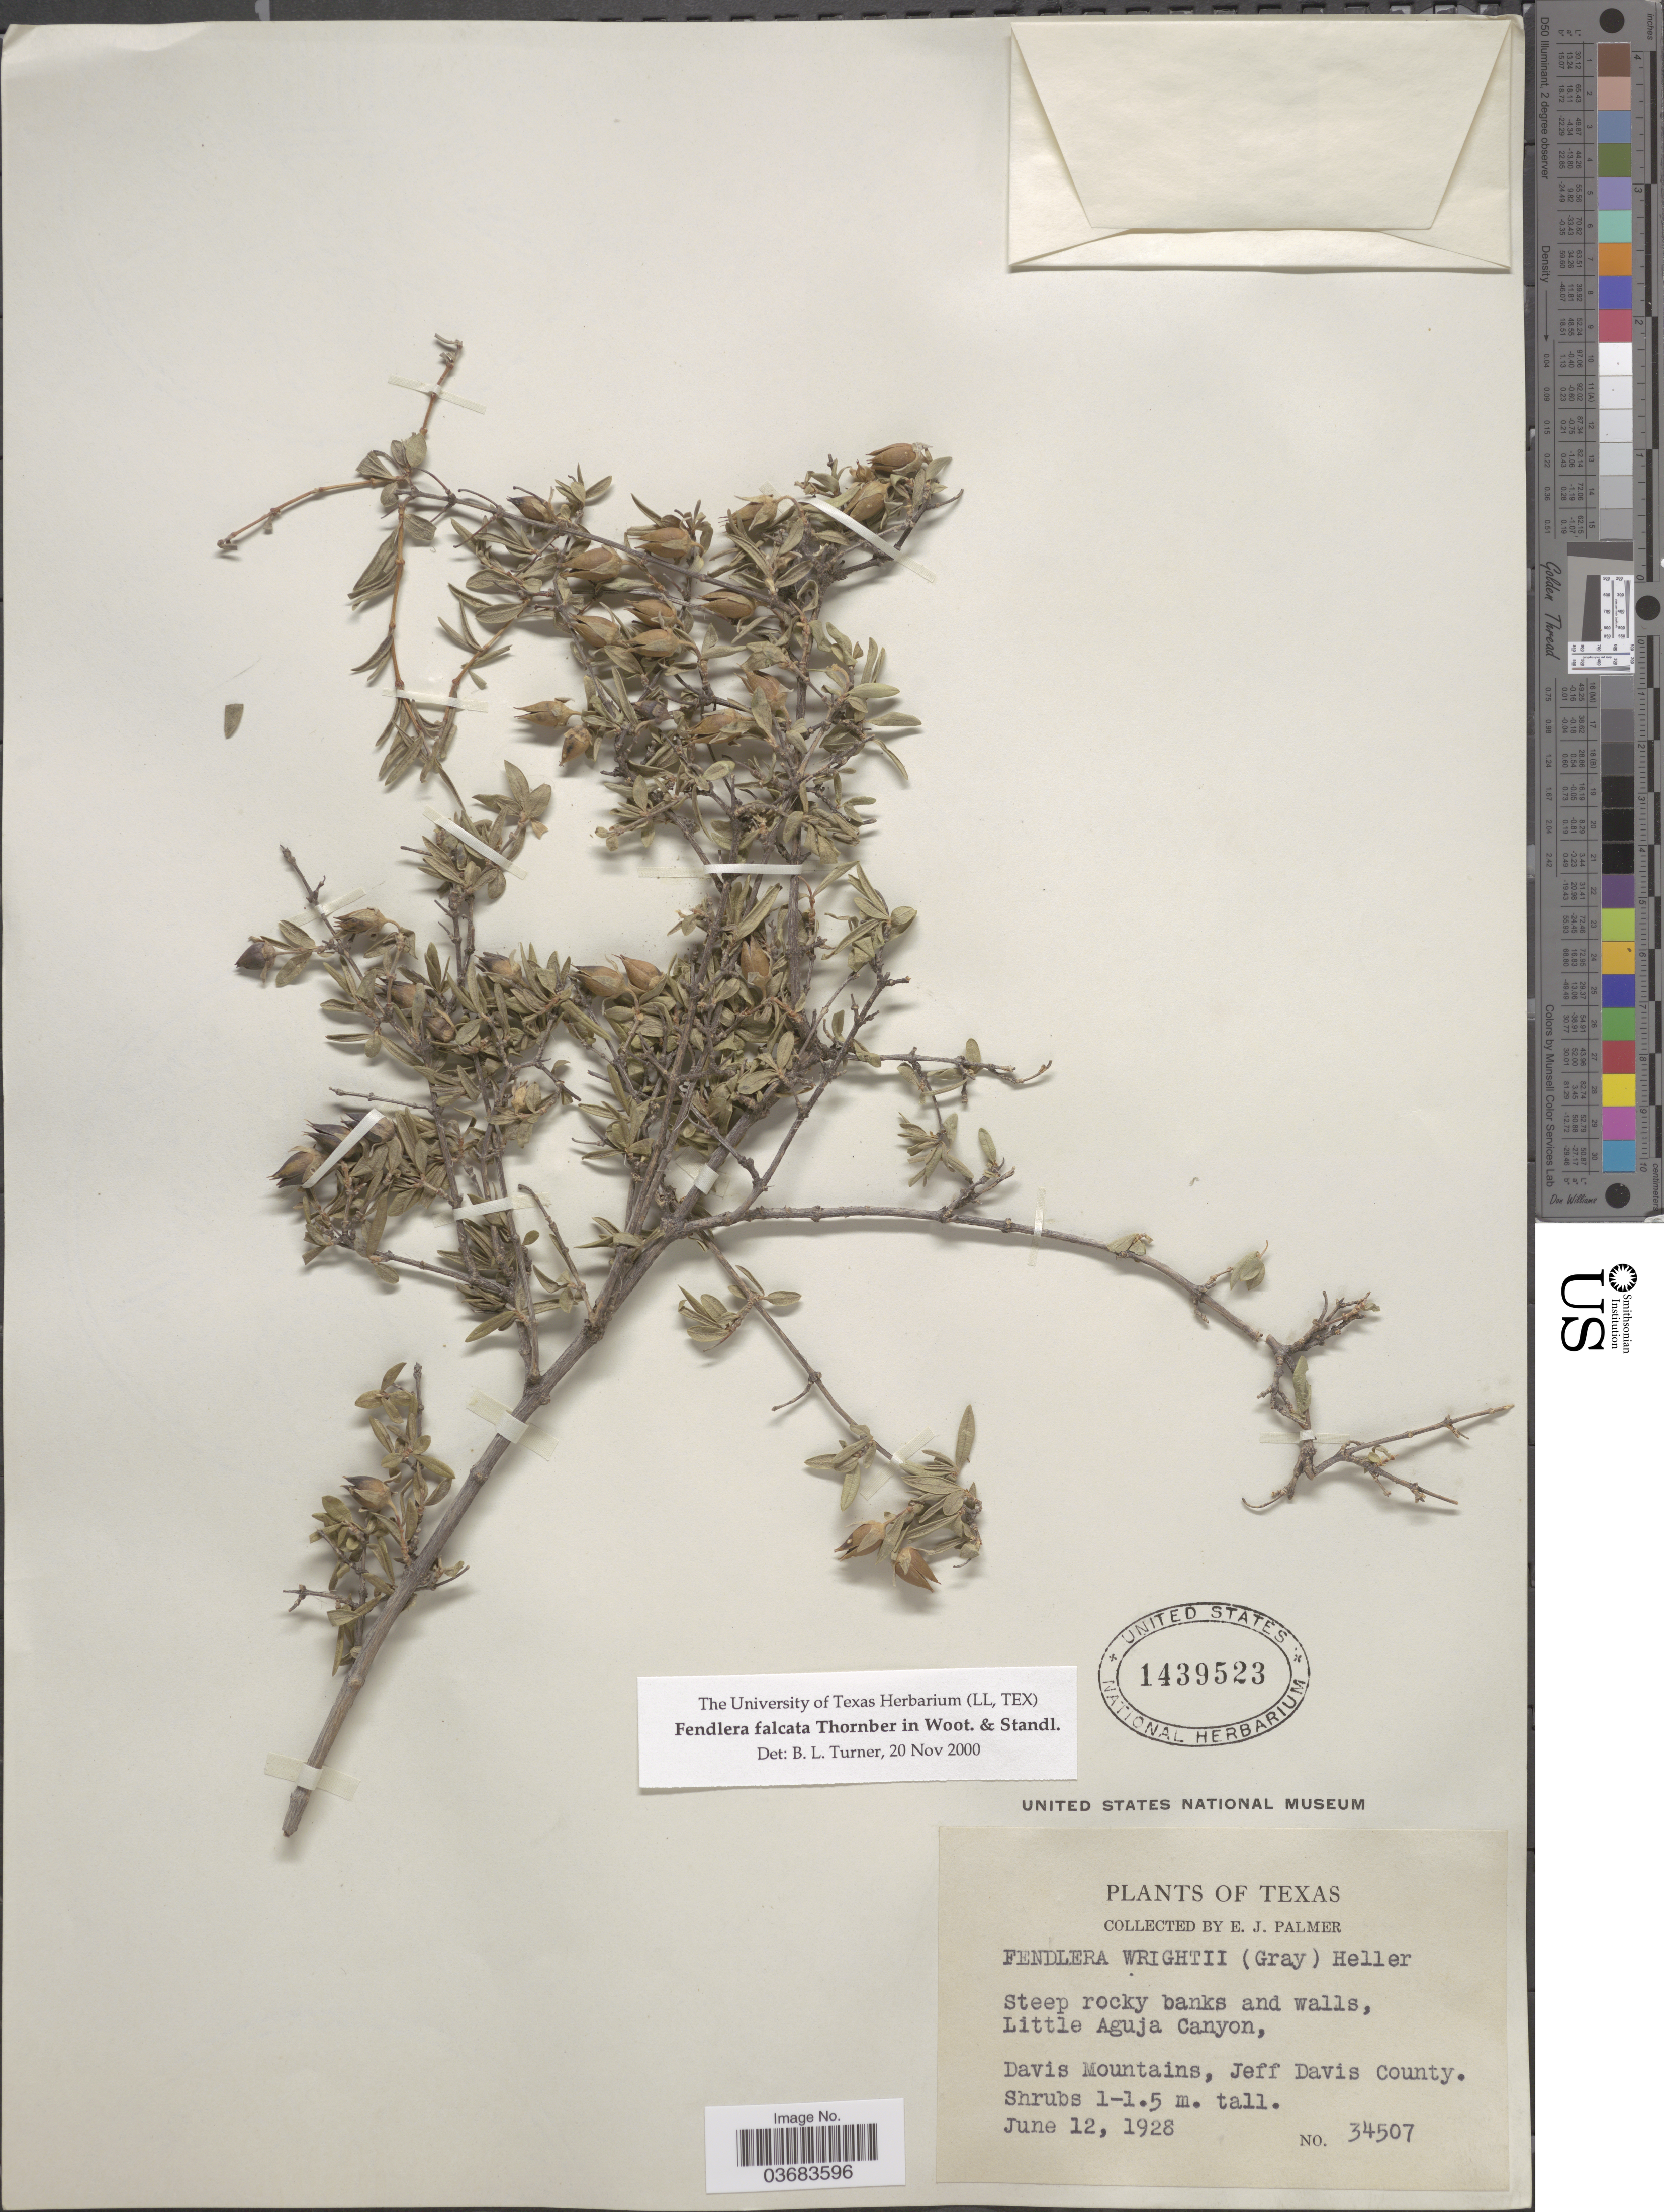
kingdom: Plantae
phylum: Tracheophyta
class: Magnoliopsida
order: Cornales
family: Hydrangeaceae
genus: Fendlera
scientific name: Fendlera rupicola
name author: Englem. & A. Gray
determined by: Strong, Mark T., (BOT), Smithsonian Institution - National Museum of Natural History (UNITED STATES)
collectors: E. J. Palmer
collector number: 34507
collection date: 1928-06-12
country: United States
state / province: Texas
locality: Little Aguja Canyon, Davis Mountains, Jeff Davis County.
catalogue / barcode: US 1439523